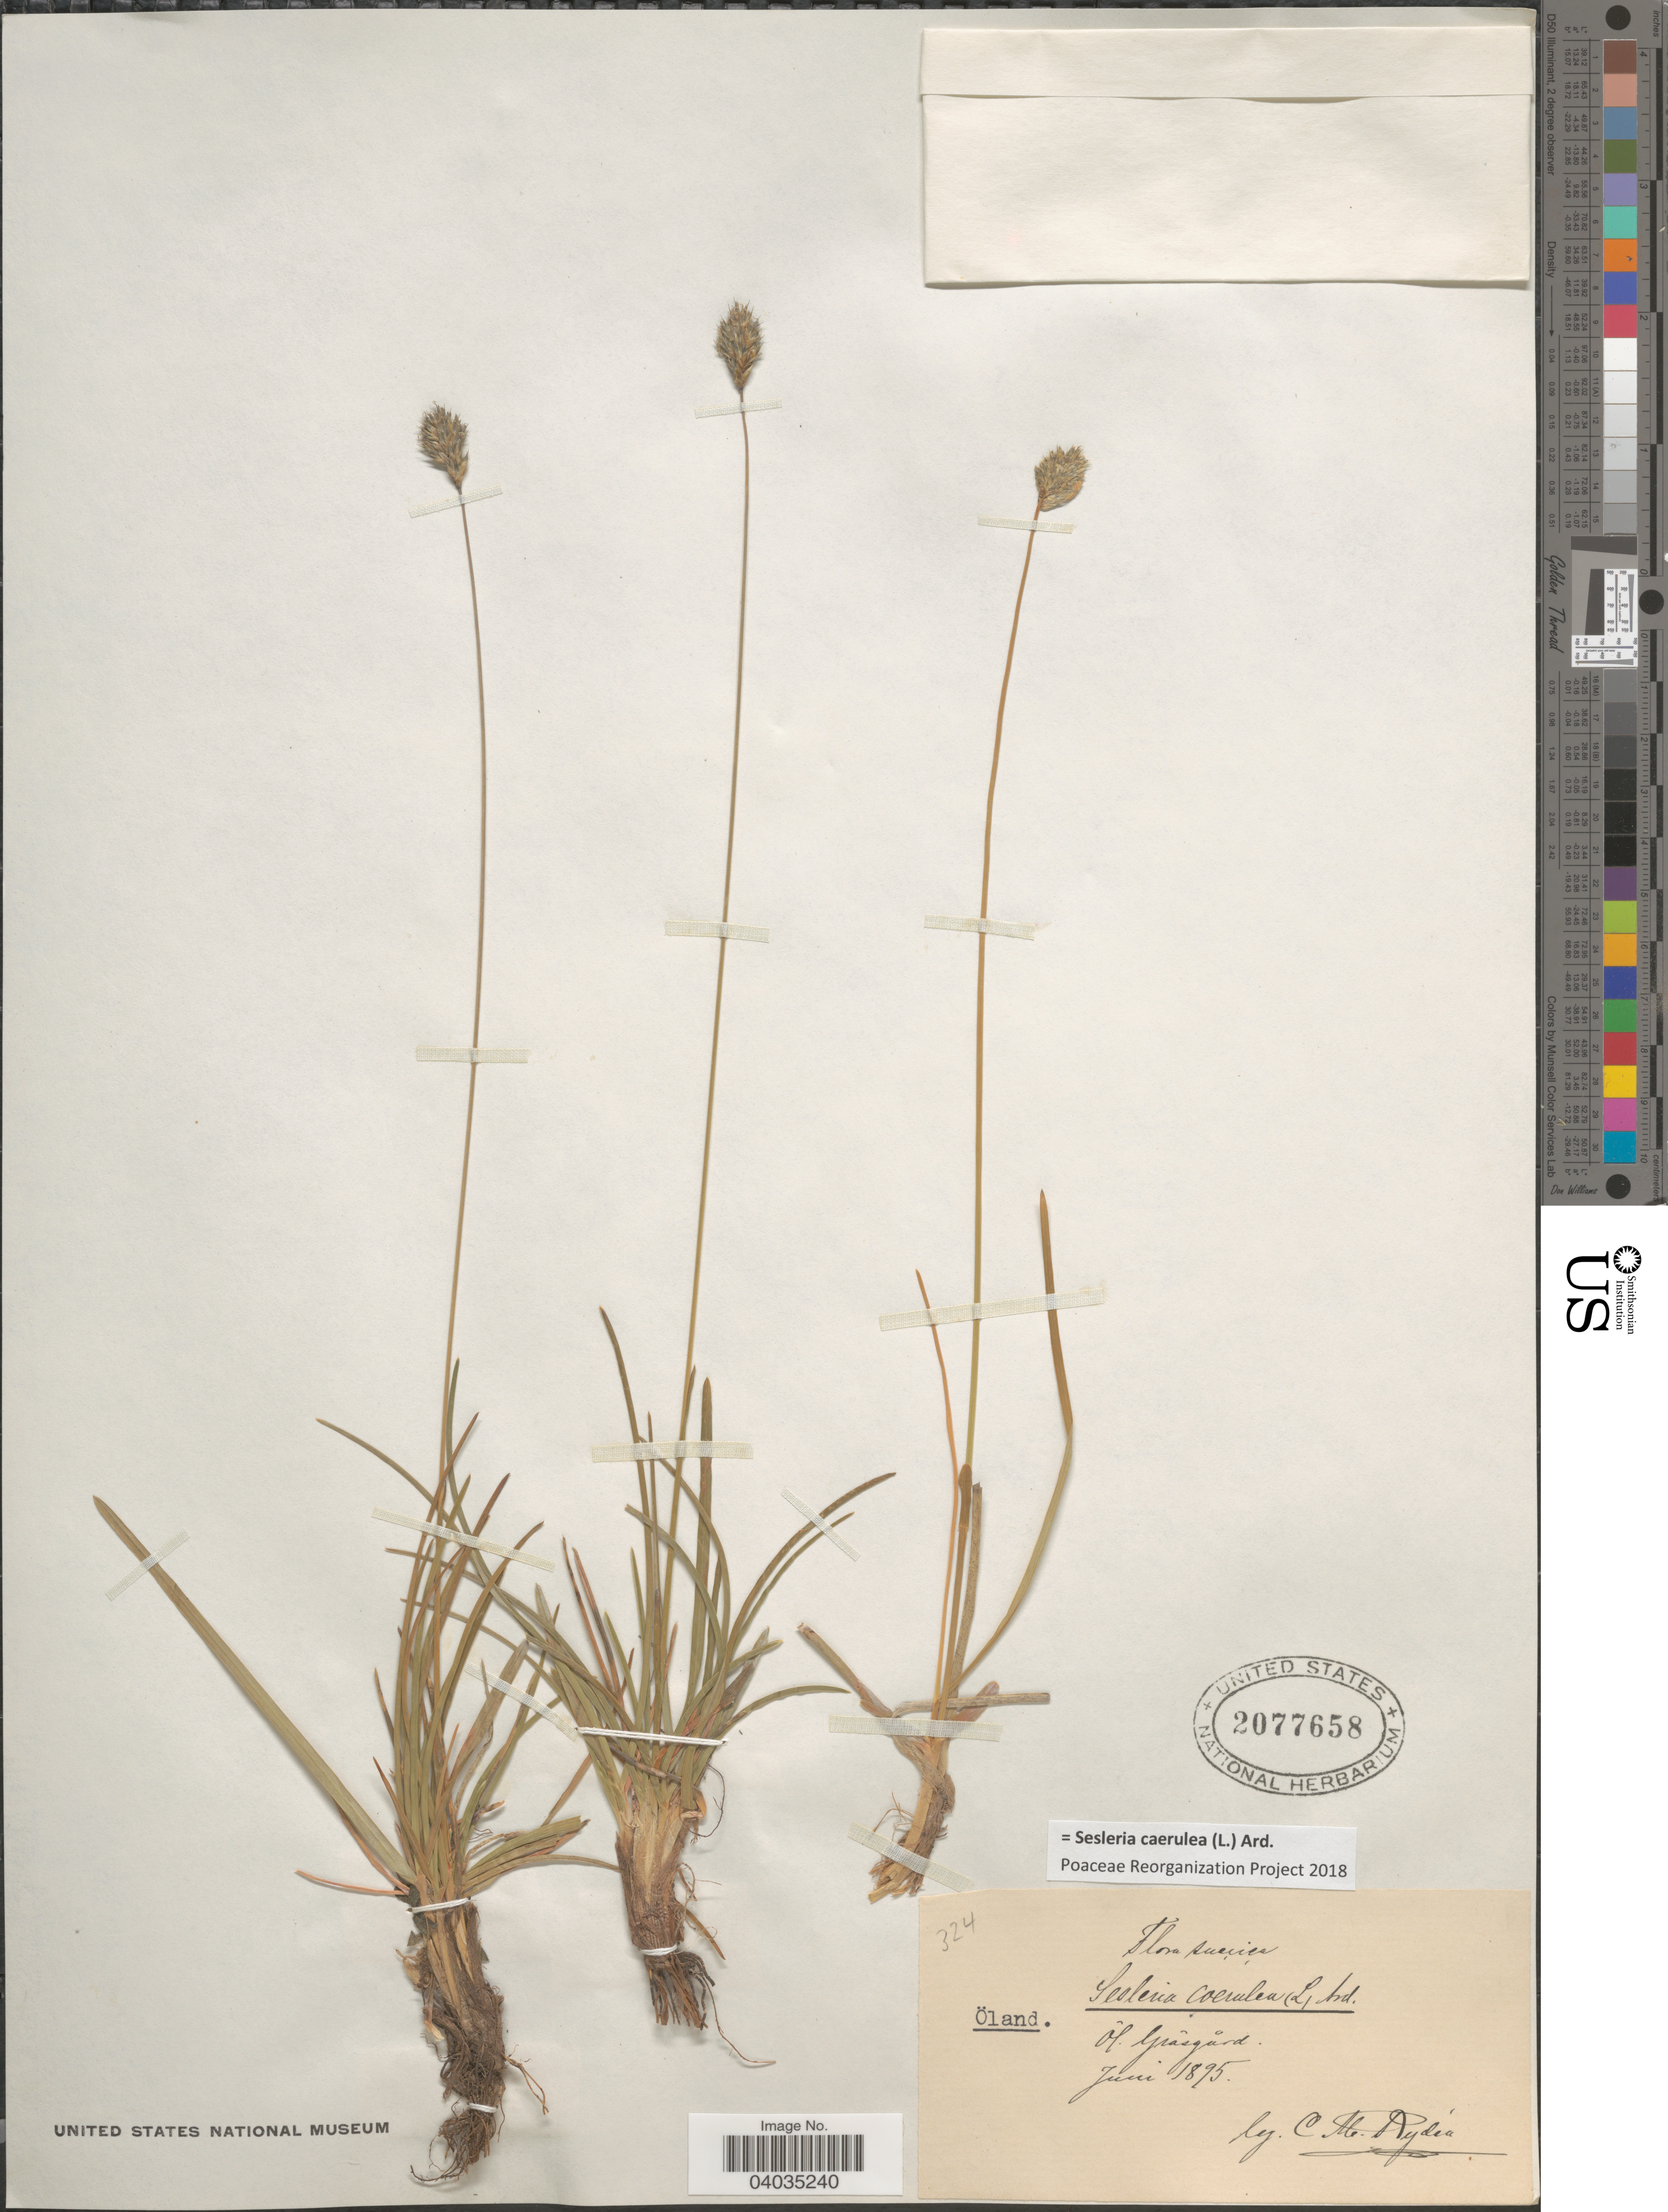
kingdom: Plantae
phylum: Tracheophyta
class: Liliopsida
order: Poales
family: Poaceae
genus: Sesleria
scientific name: Sesleria caerulea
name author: (L.) Ard.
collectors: C. Rydén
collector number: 324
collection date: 1895-06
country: Sweden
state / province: Kalmar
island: Oland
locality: Suecica. Öland. Ôl Grâsgård.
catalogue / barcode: US 2077658